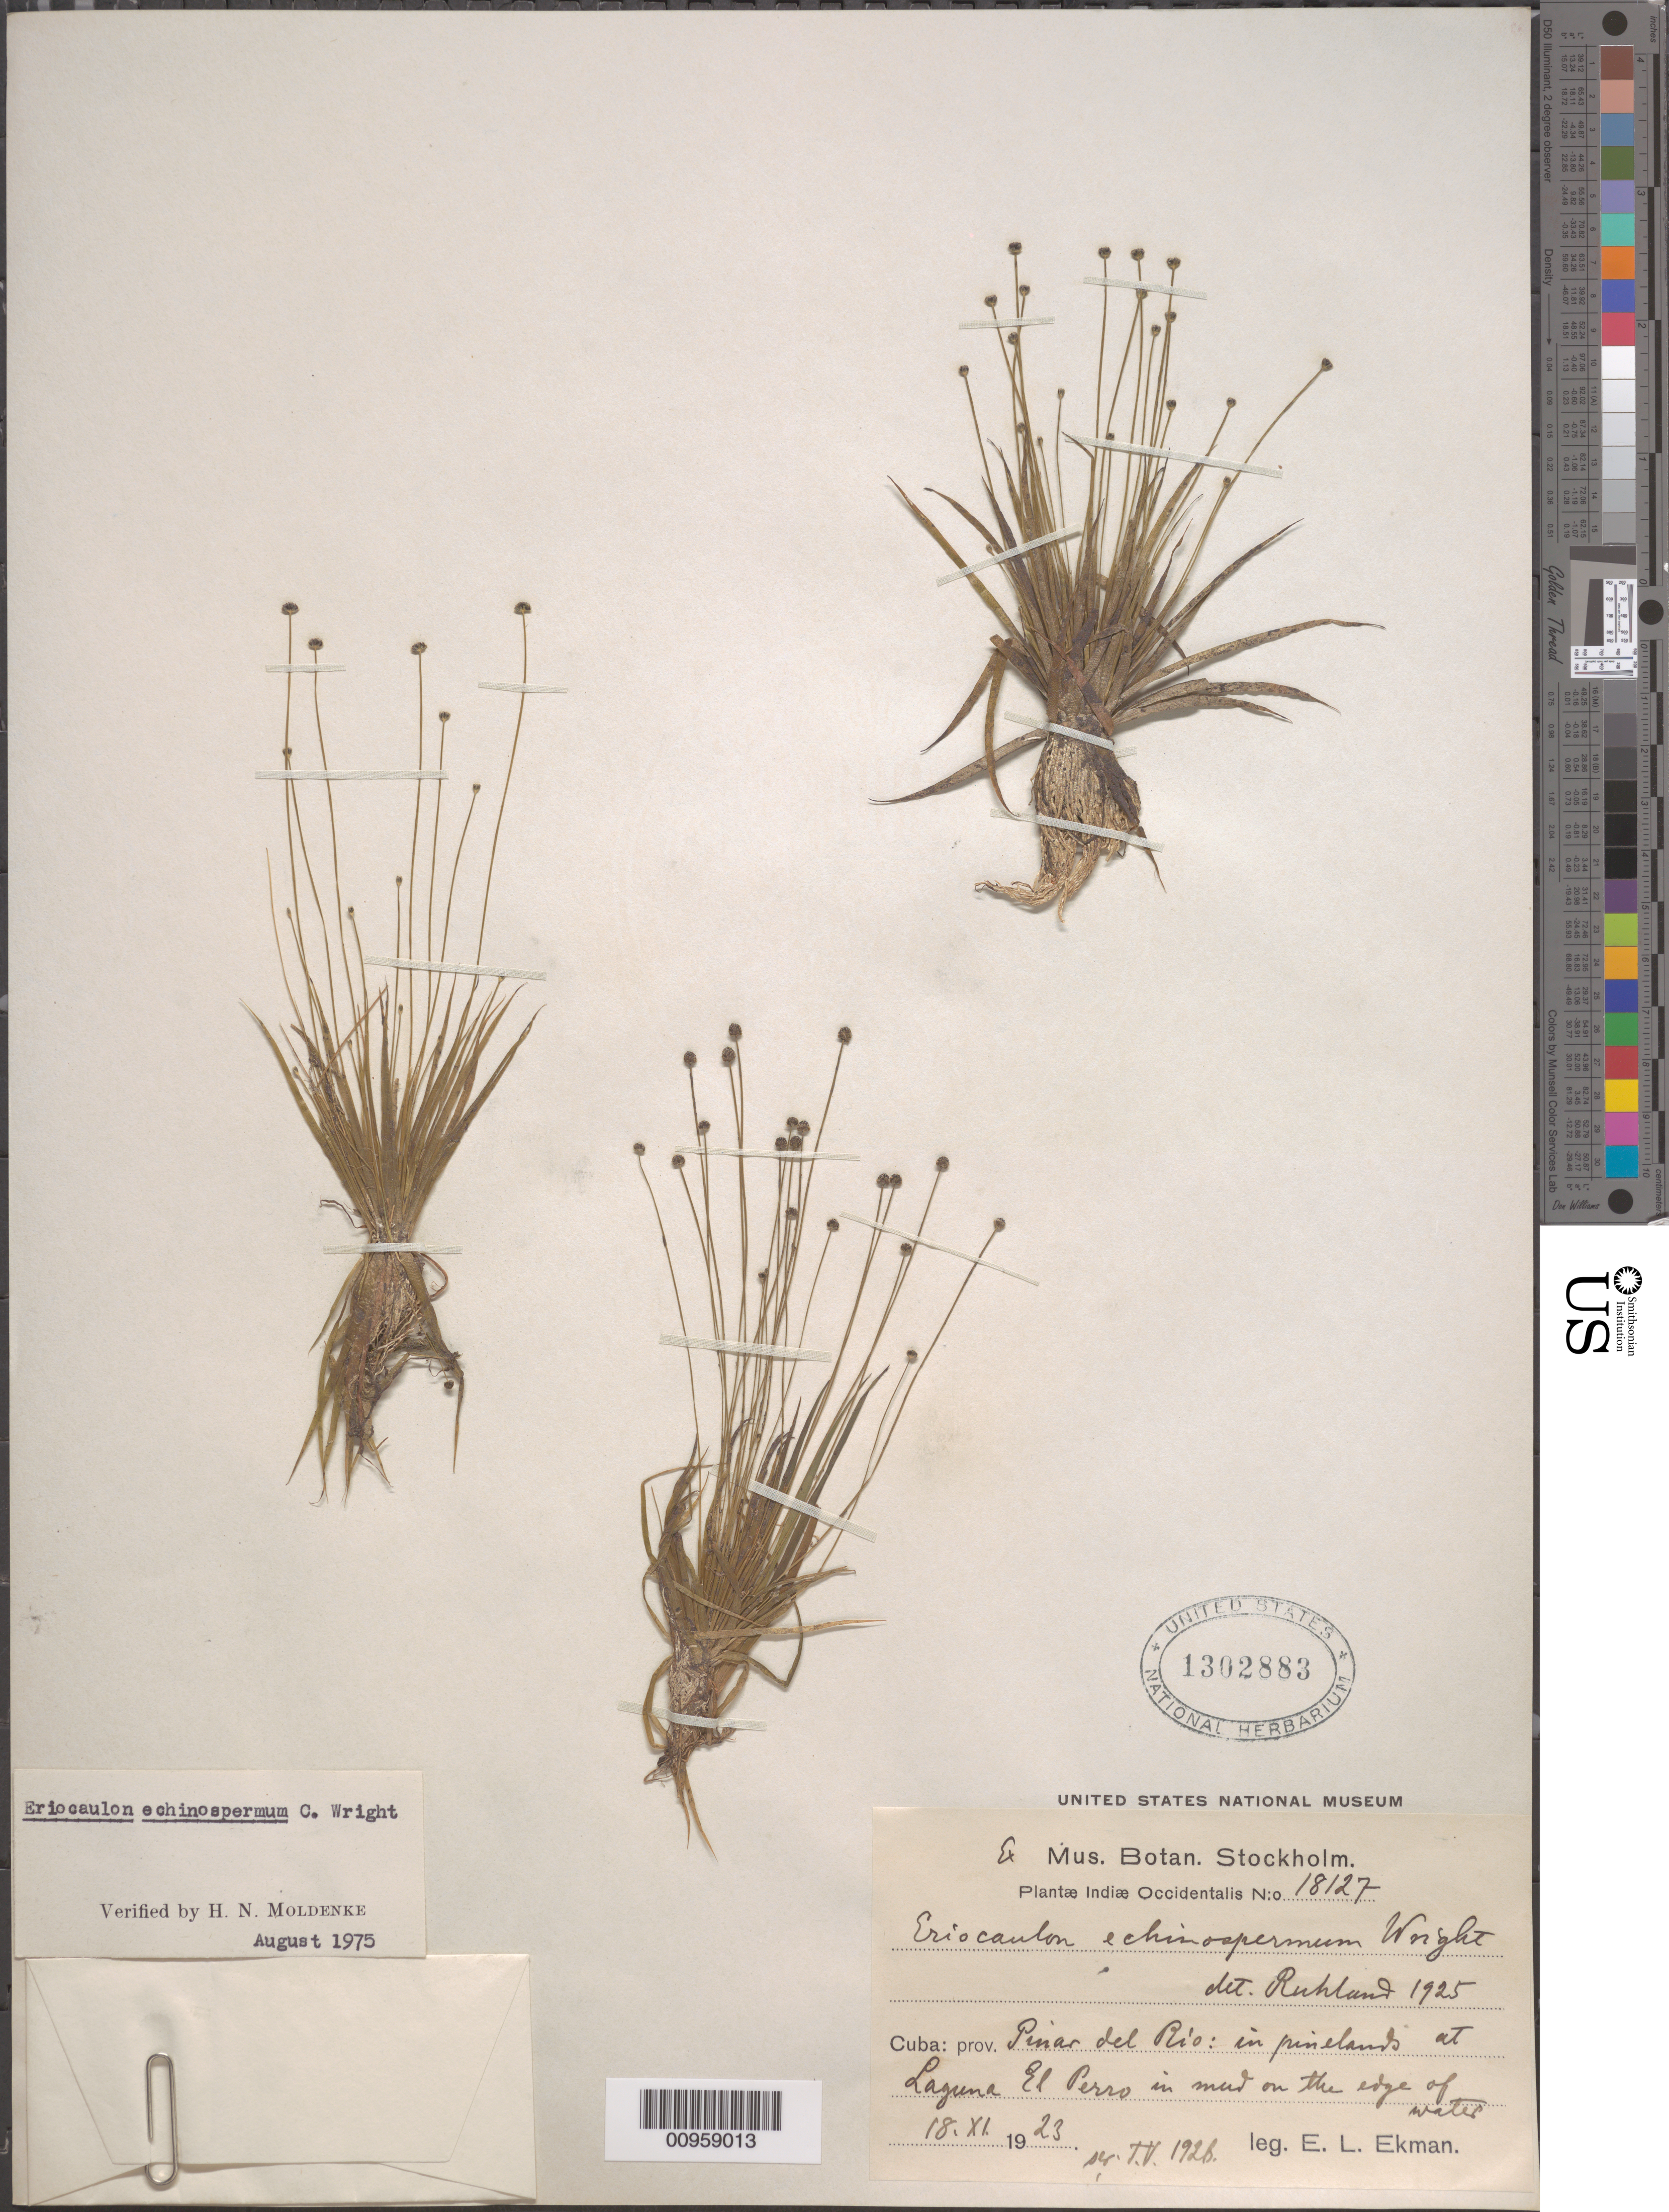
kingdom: Plantae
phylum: Tracheophyta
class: Liliopsida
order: Poales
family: Eriocaulaceae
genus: Eriocaulon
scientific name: Eriocaulon echinospermum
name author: C. Wright in Sauvalle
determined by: Moldenke, H. N.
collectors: E. L. Ekman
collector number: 18127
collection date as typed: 18 Nov 1923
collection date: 1923-11-18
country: Cuba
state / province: Pinar del Rio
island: Cuba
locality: Al Laguna El Perro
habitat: In mud on the edge of water of laguna in pinelands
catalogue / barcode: US 1302883